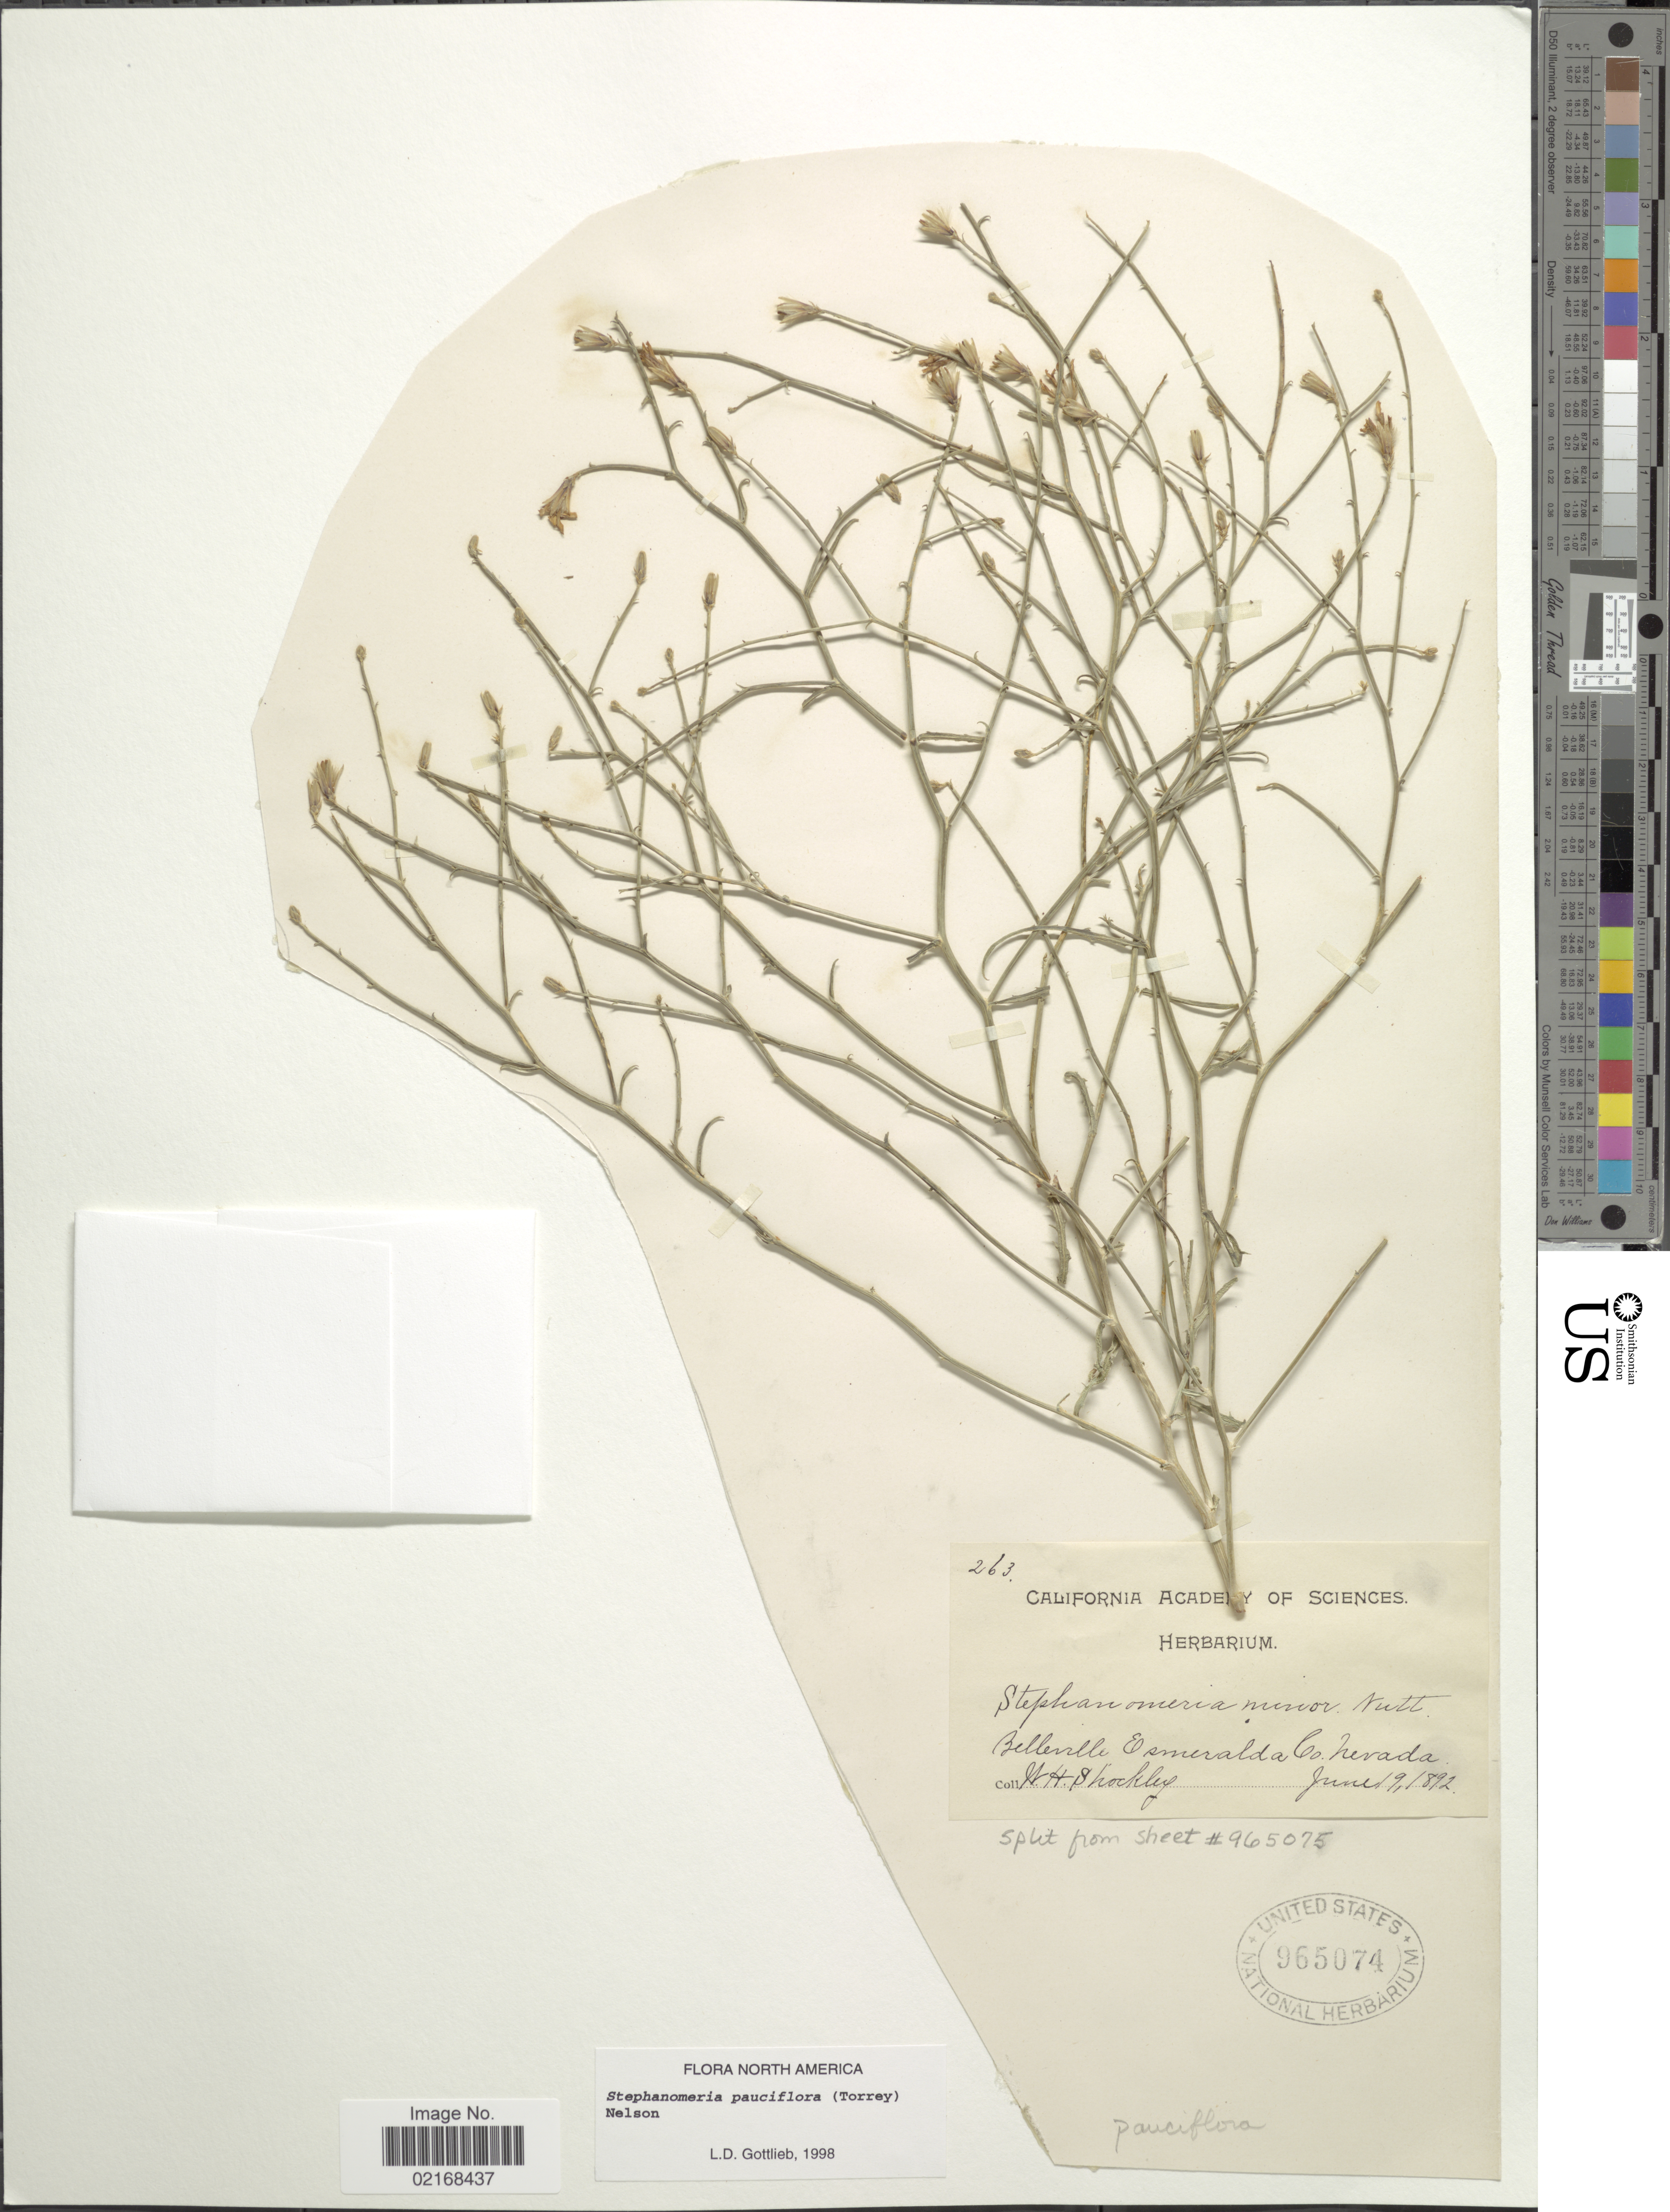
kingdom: Plantae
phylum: Tracheophyta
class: Magnoliopsida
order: Asterales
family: Asteraceae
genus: Stephanomeria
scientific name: Stephanomeria pauciflora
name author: (Torr.) A. Nelson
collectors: W. Shockley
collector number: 263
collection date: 1892-06-19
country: United States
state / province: Nevada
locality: Belleville, Esmeralda Co. Nevada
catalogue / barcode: US 965074